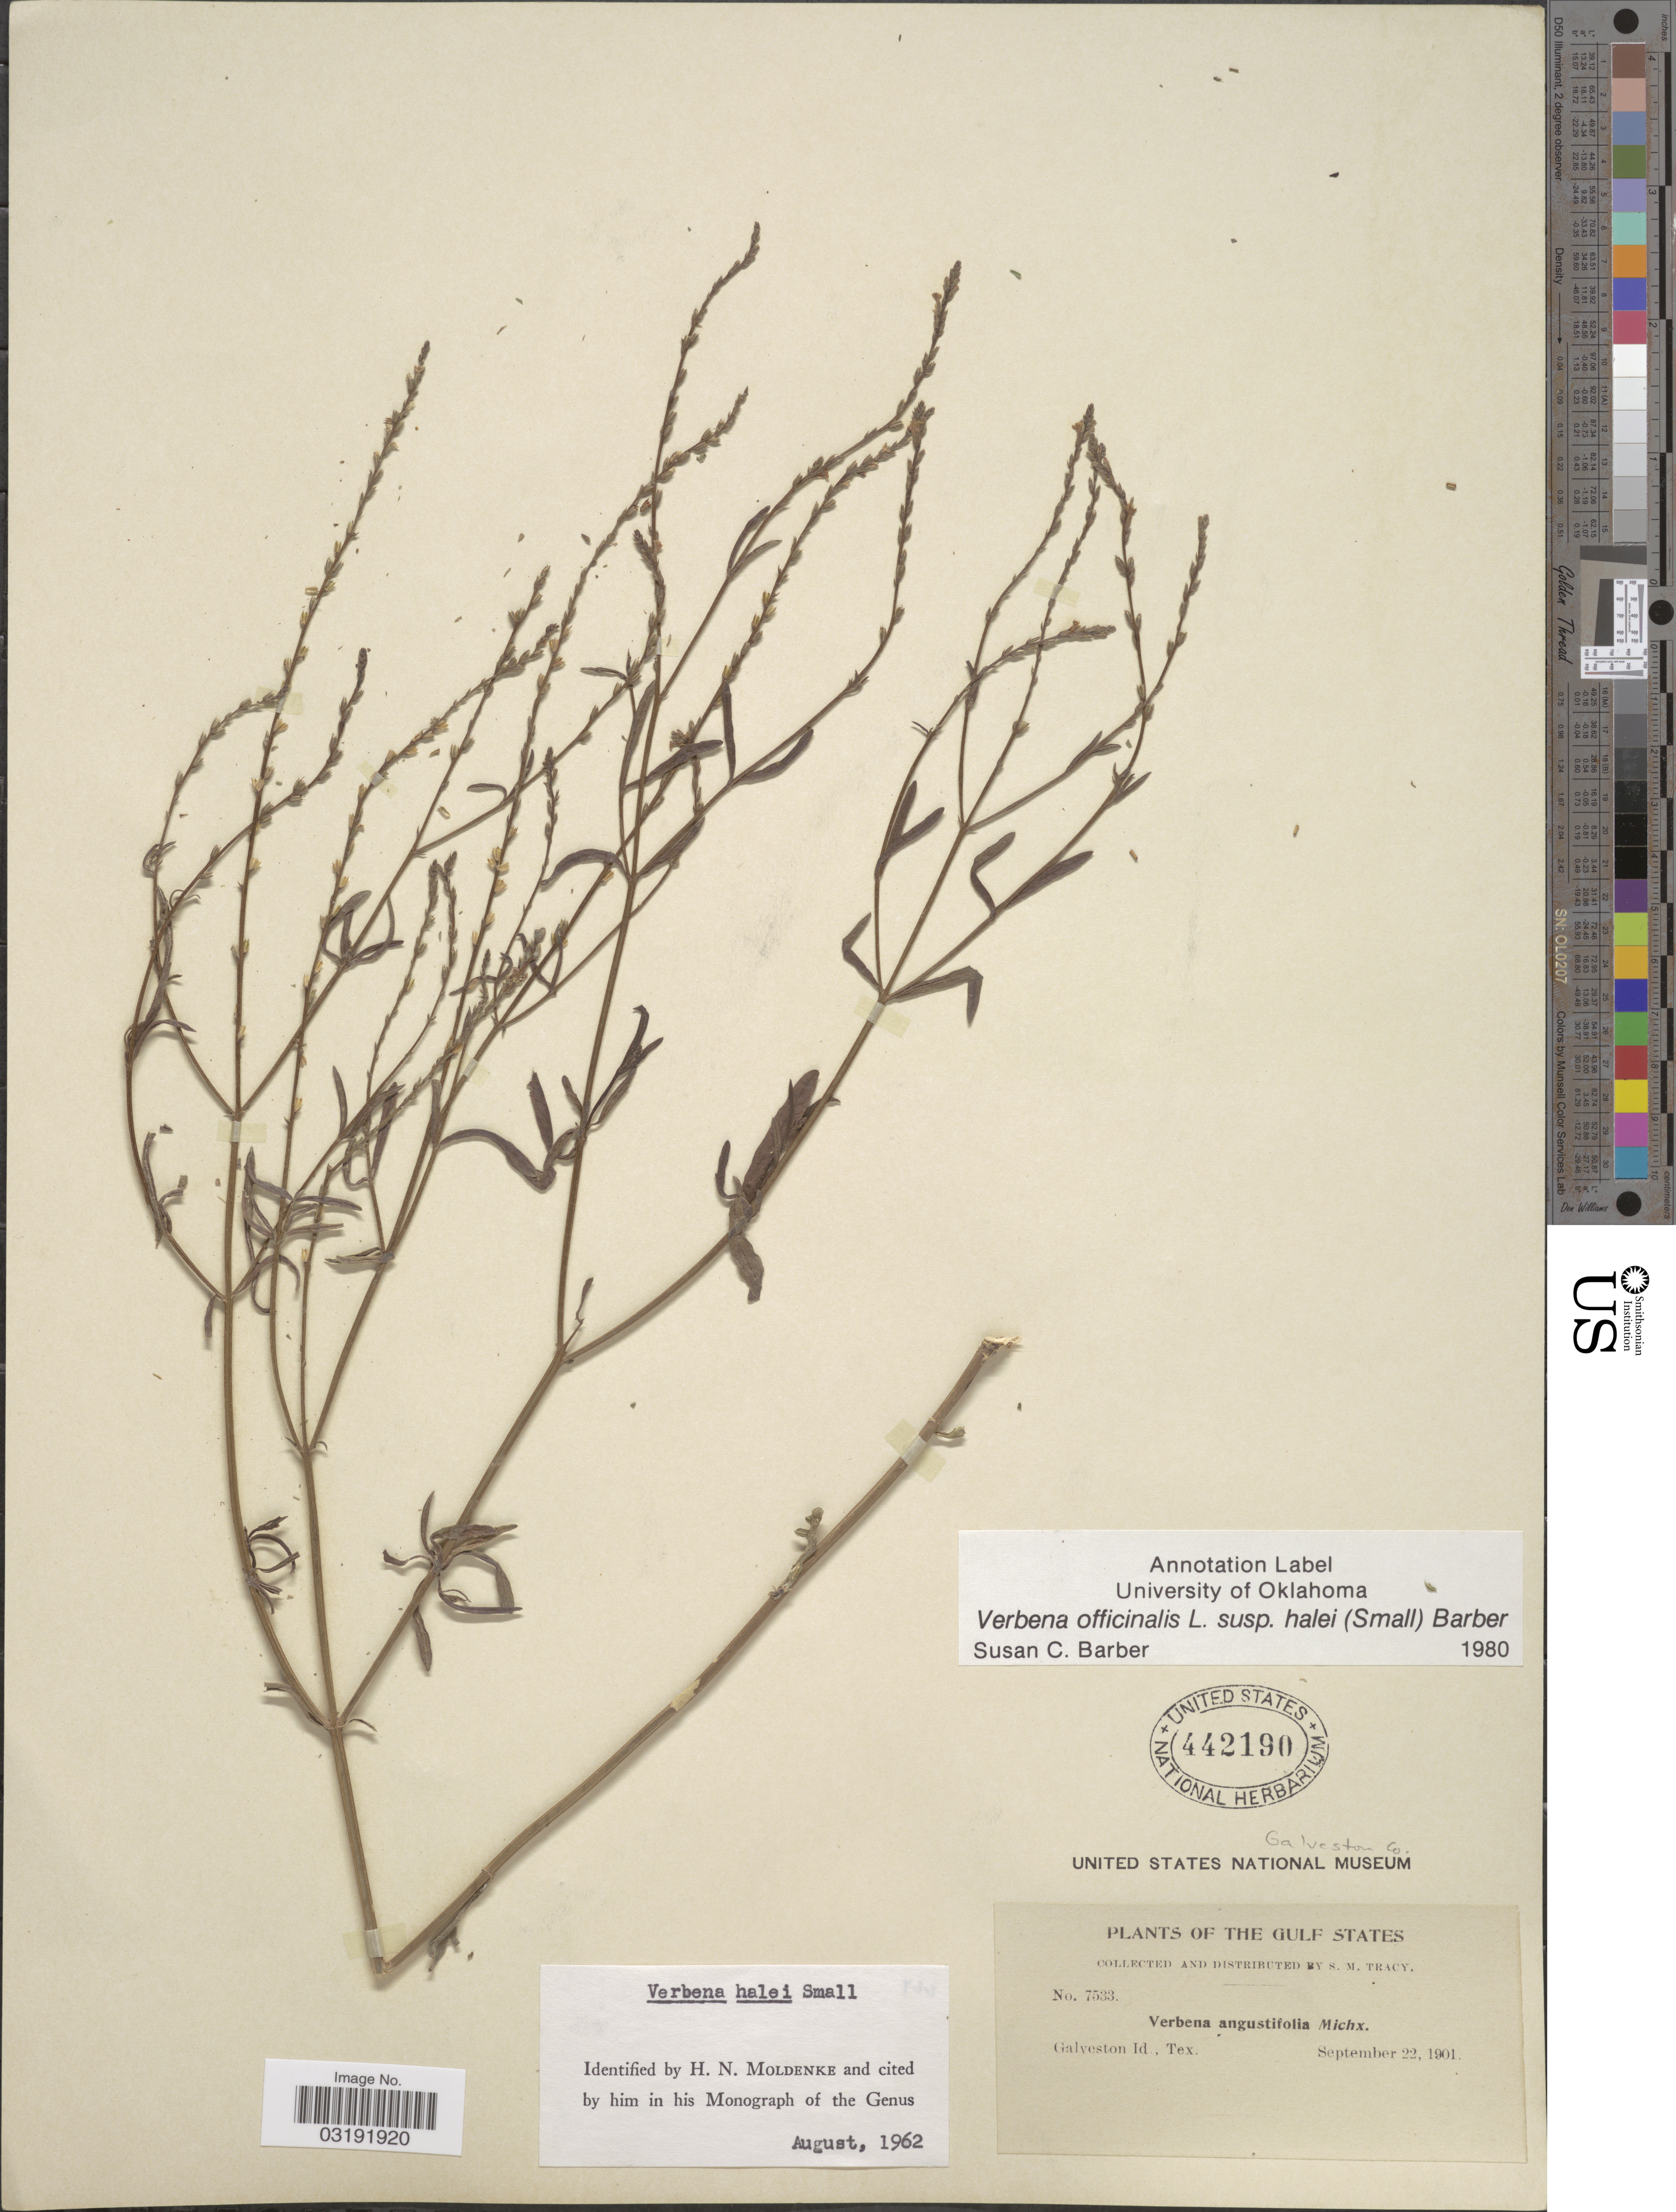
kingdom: Plantae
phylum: Tracheophyta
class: Magnoliopsida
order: Lamiales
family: Verbenaceae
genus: Verbena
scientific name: Verbena officinalis subsp. halei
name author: L.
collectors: S. M. Tracy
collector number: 7533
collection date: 1901-09-22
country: United States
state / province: Texas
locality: The Gulf States. Galveston Id. Galveston Co.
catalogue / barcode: US 442190